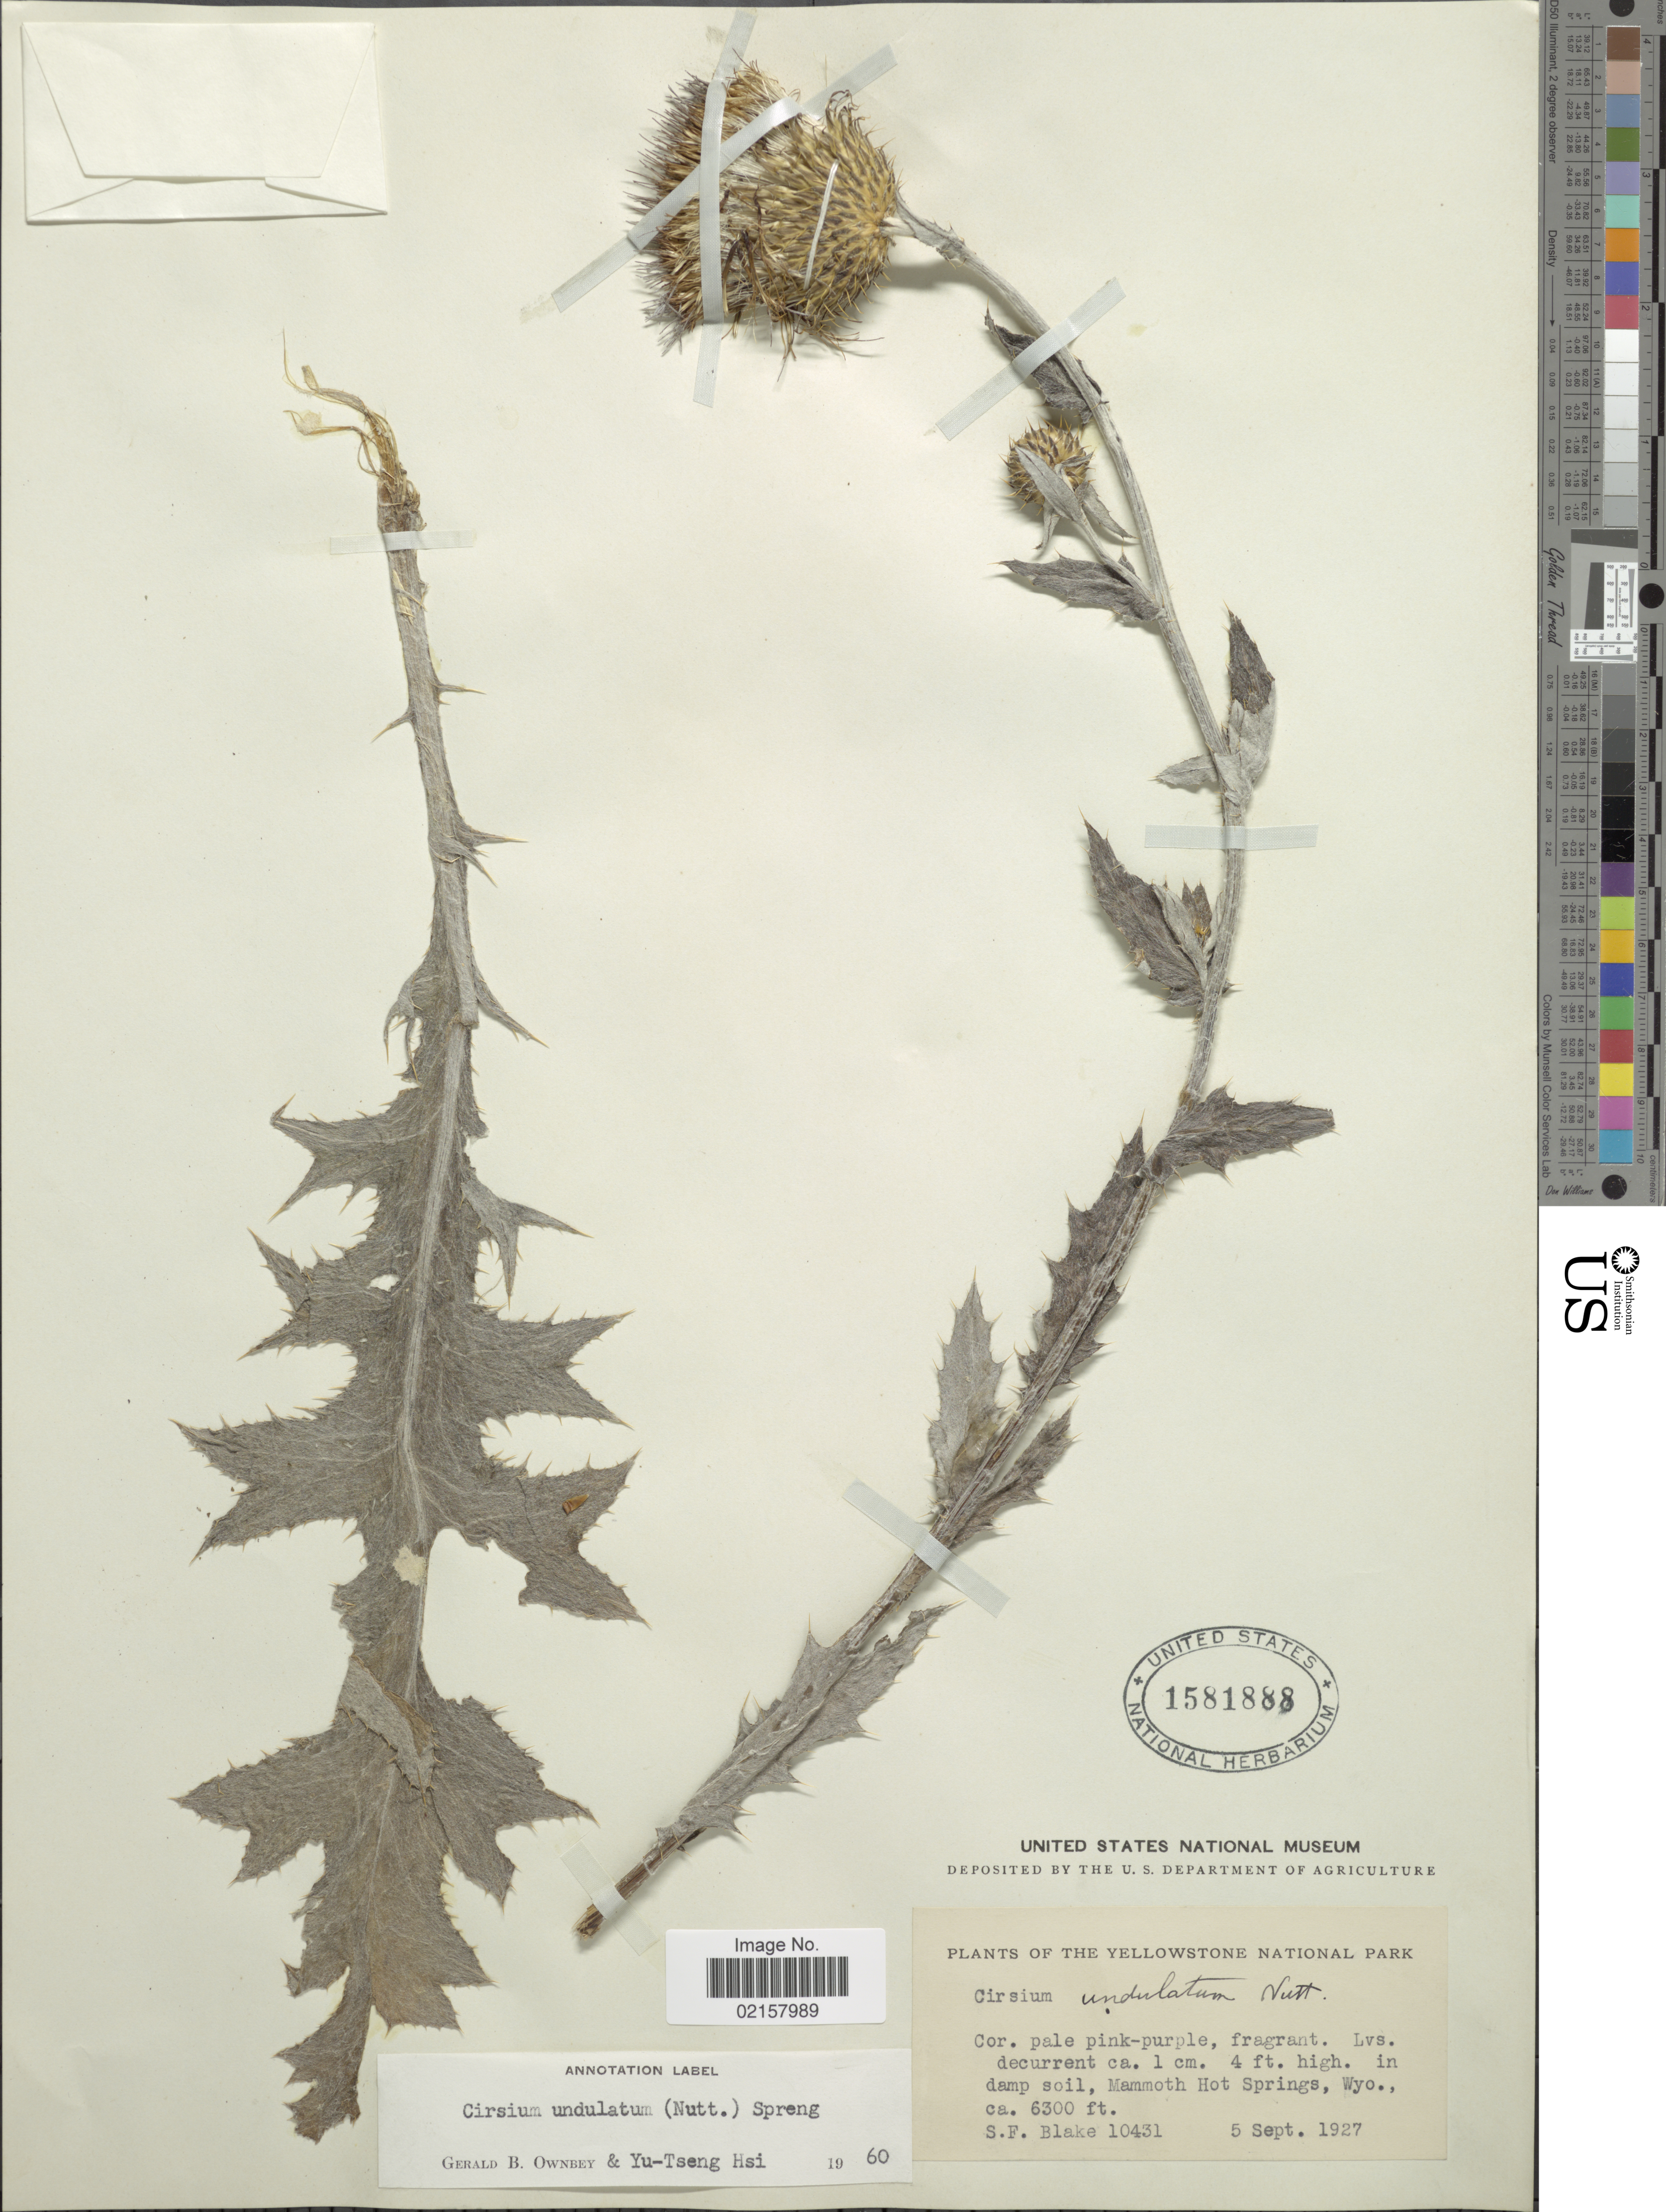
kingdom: Plantae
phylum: Tracheophyta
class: Magnoliopsida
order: Asterales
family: Asteraceae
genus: Cirsium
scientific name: Cirsium undulatum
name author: (Nutt.) Spreng.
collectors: S. Blake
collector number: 10431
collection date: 1927-09-05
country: United States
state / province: Wyoming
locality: Yellowstone National Park, Mammoth Hot Springs.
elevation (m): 1920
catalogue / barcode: US 1581888